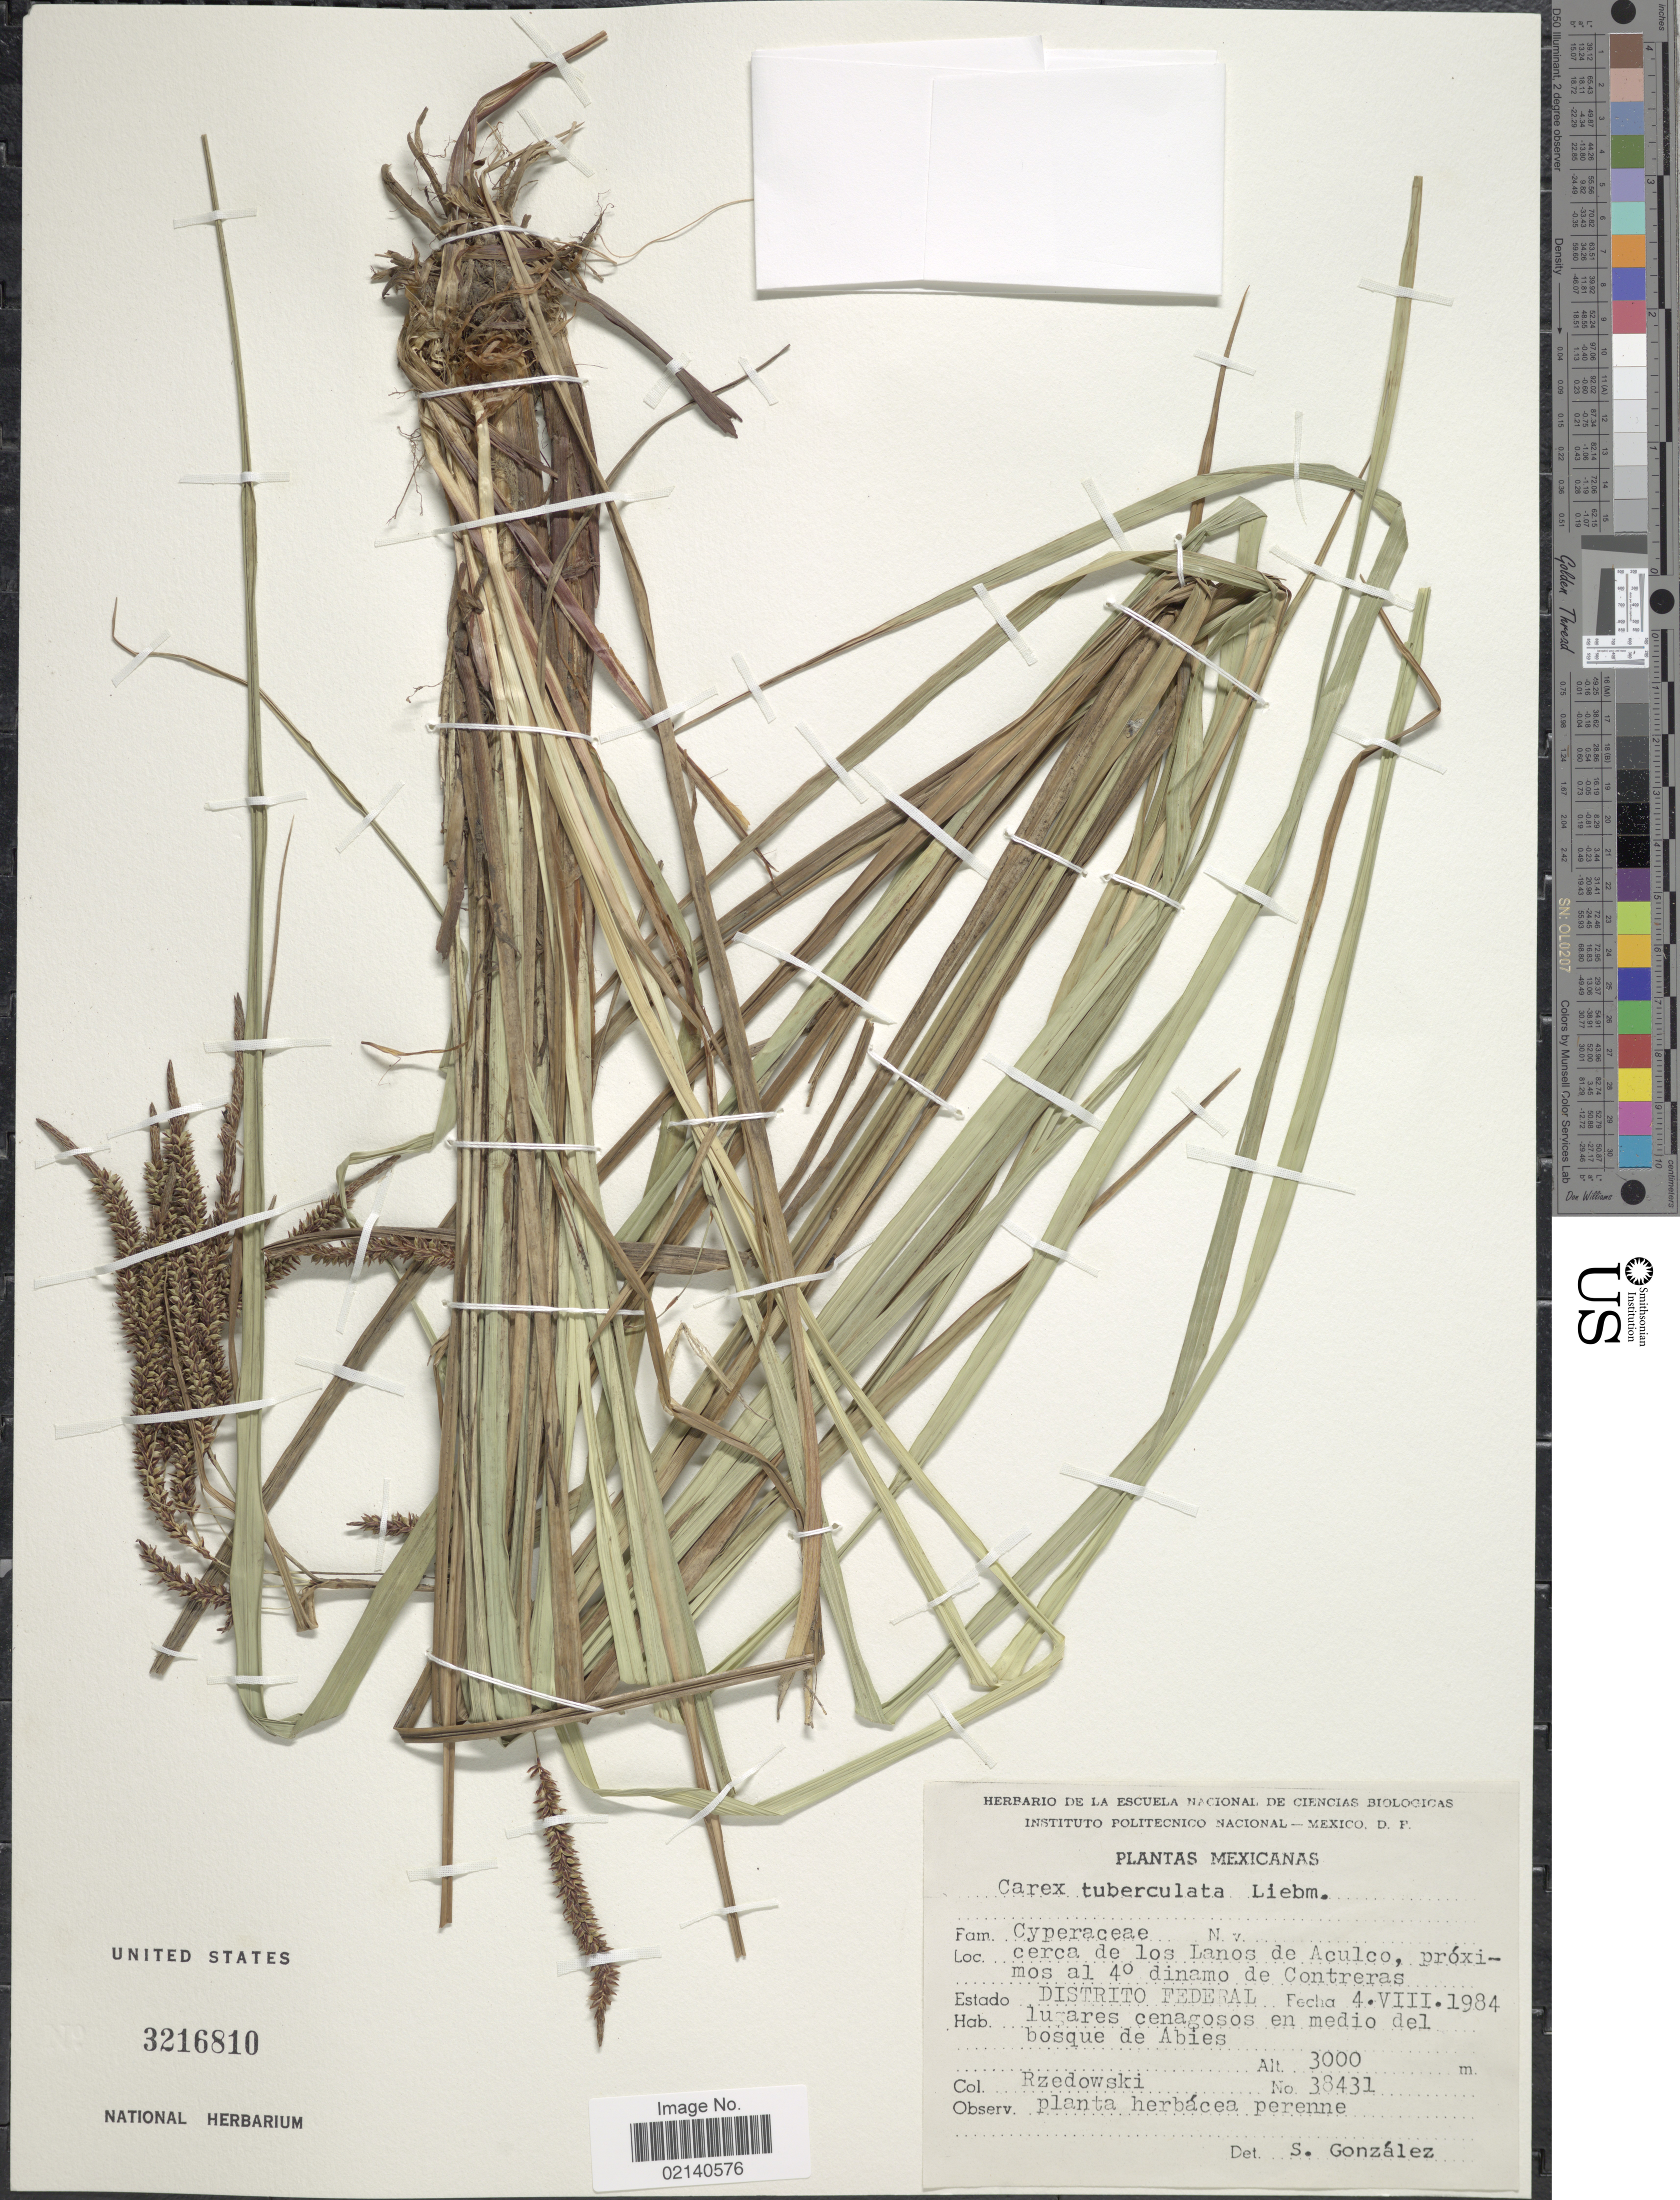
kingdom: Plantae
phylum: Tracheophyta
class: Liliopsida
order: Poales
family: Cyperaceae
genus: Carex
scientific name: Carex tuberculata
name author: Liebm.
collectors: Rzedowski, --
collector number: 38431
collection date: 1984-08-04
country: Mexico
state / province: Distrito Federal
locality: Mexicanas. Cerca de los Lanos de Aculco, proximos al 4º dinamo de Contreras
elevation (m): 3000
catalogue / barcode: US 3216810